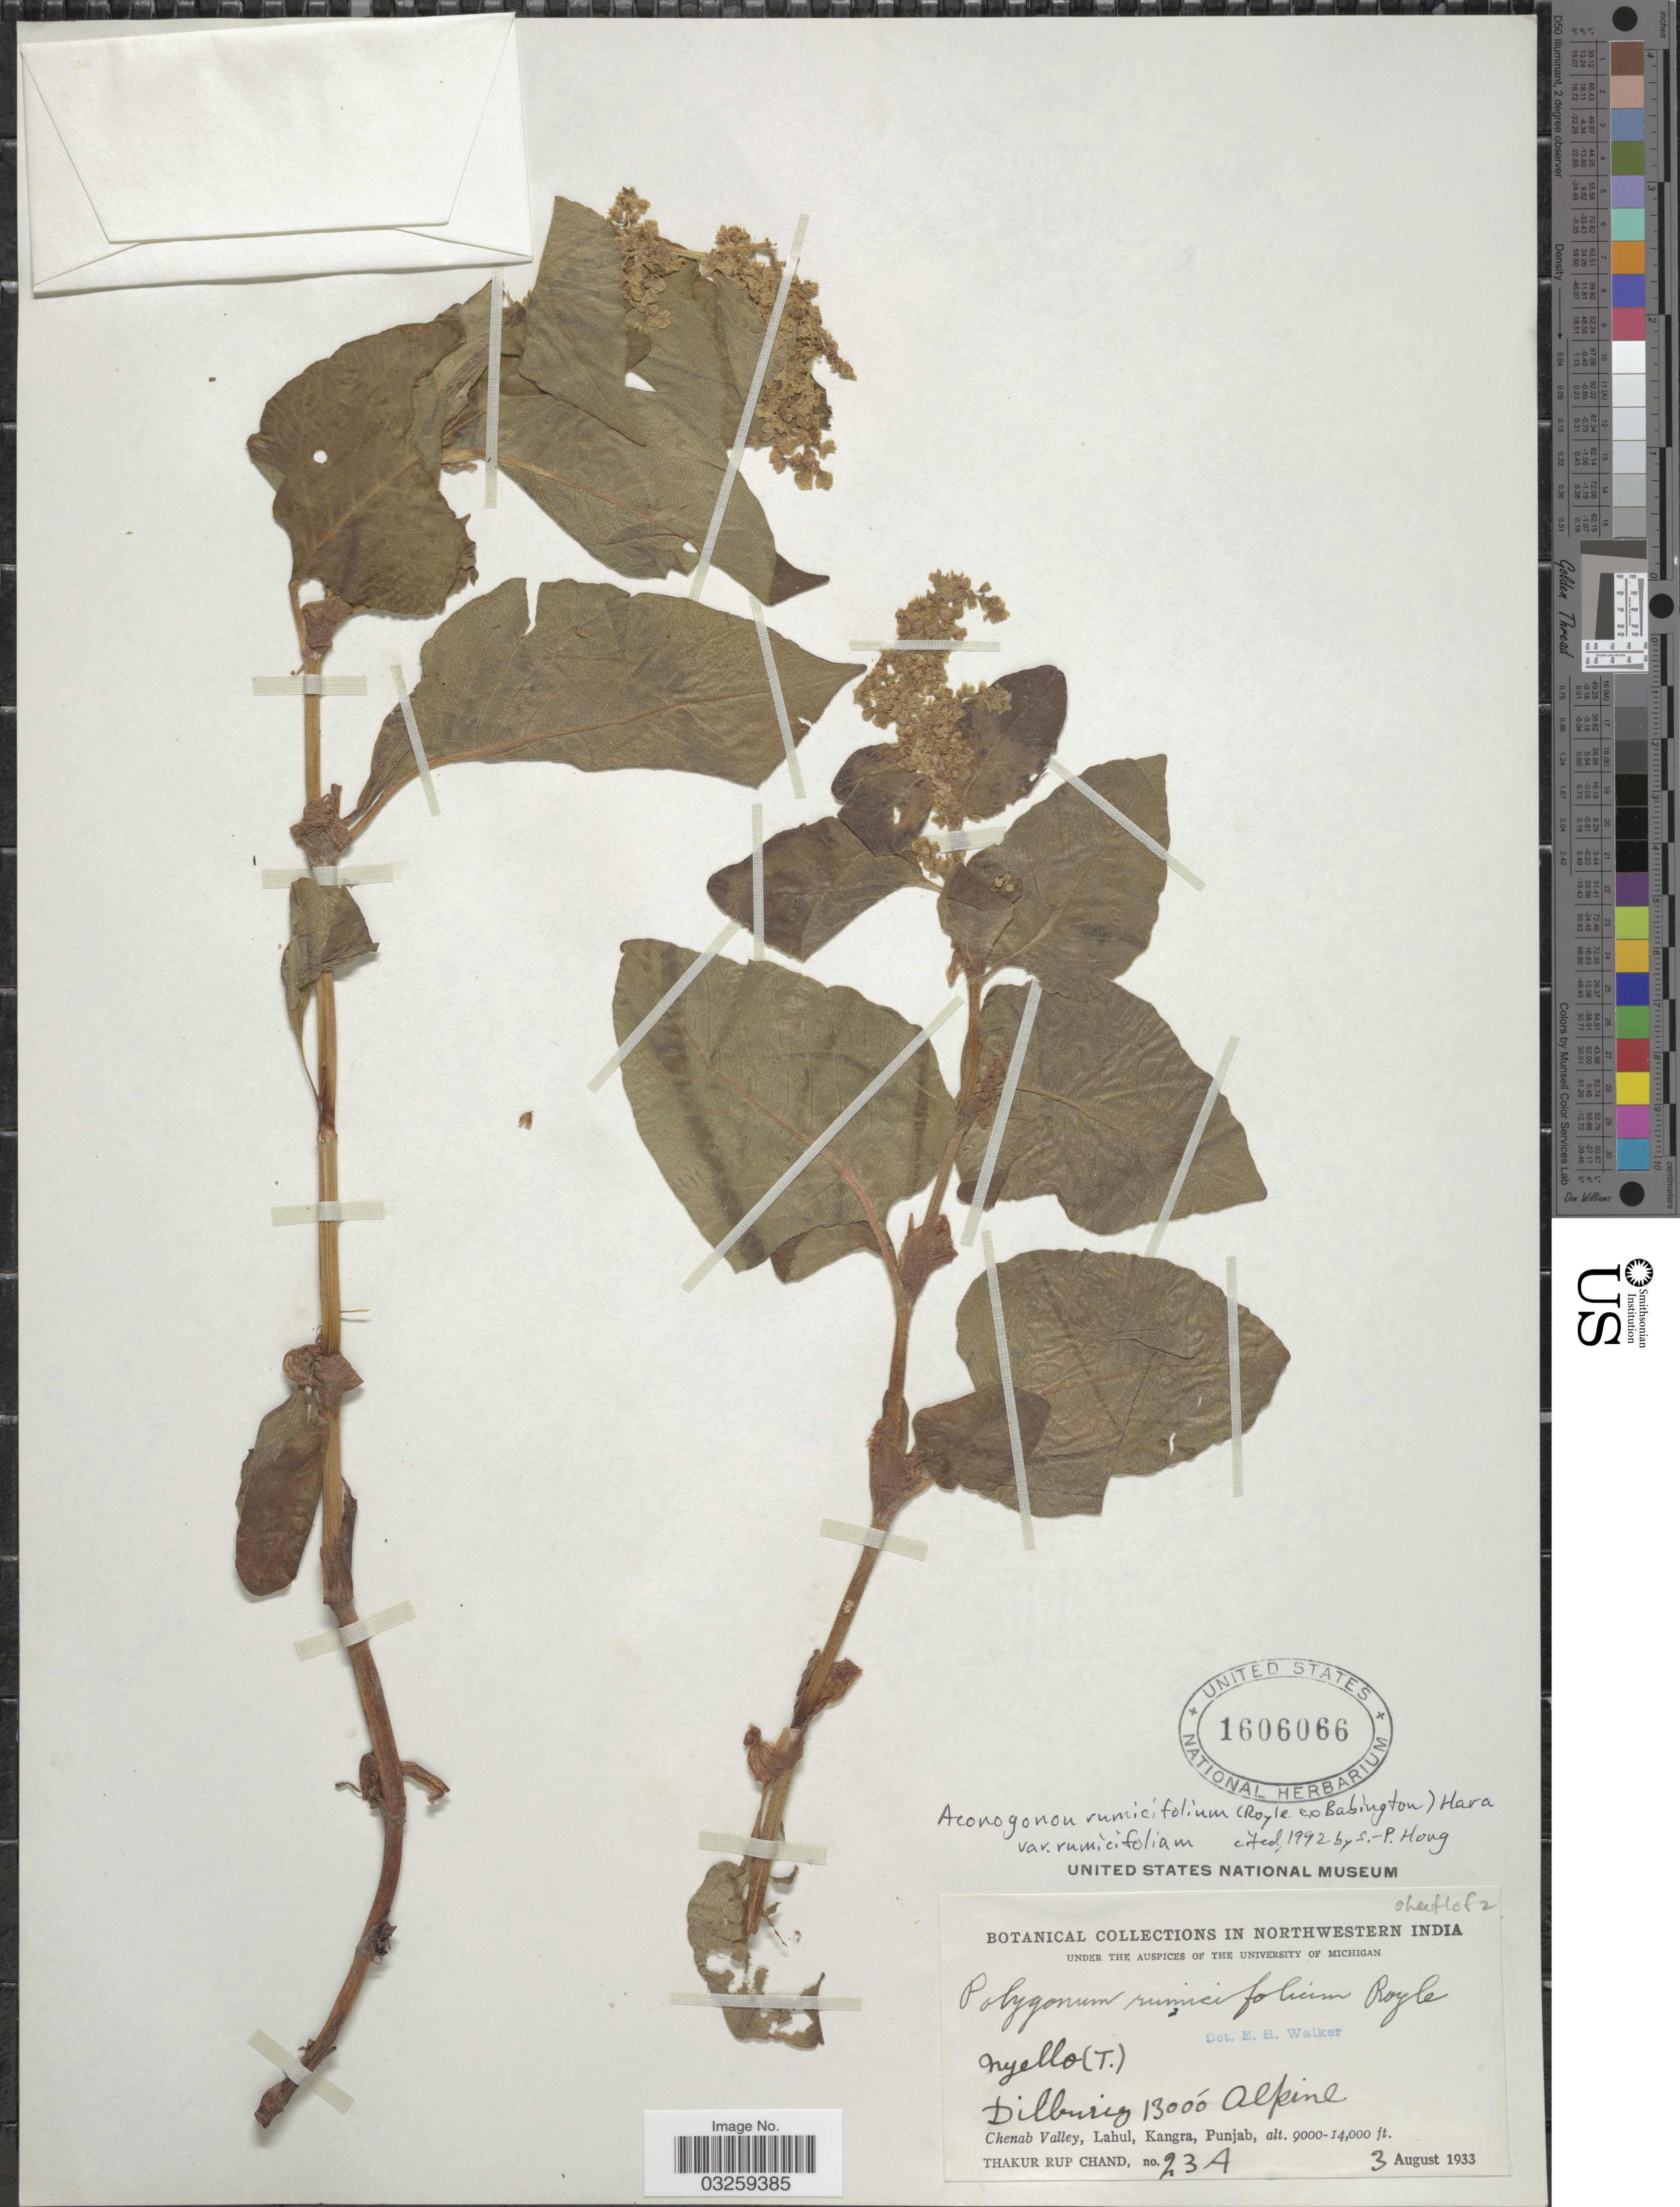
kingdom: Plantae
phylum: Tracheophyta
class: Magnoliopsida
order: Caryophyllales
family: Polygonaceae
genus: Koenigia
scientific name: Koenigia rumicifolia var. rumicifolia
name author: (Royle ex Bab.) T.M. Schust. & Reveal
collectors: T. R. Chand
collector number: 23A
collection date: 1933-08-03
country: India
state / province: Punjab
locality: Northwestern India. Dilburig. Chenab Valley, Lahul, Kangra.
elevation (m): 3962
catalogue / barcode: US 1606066